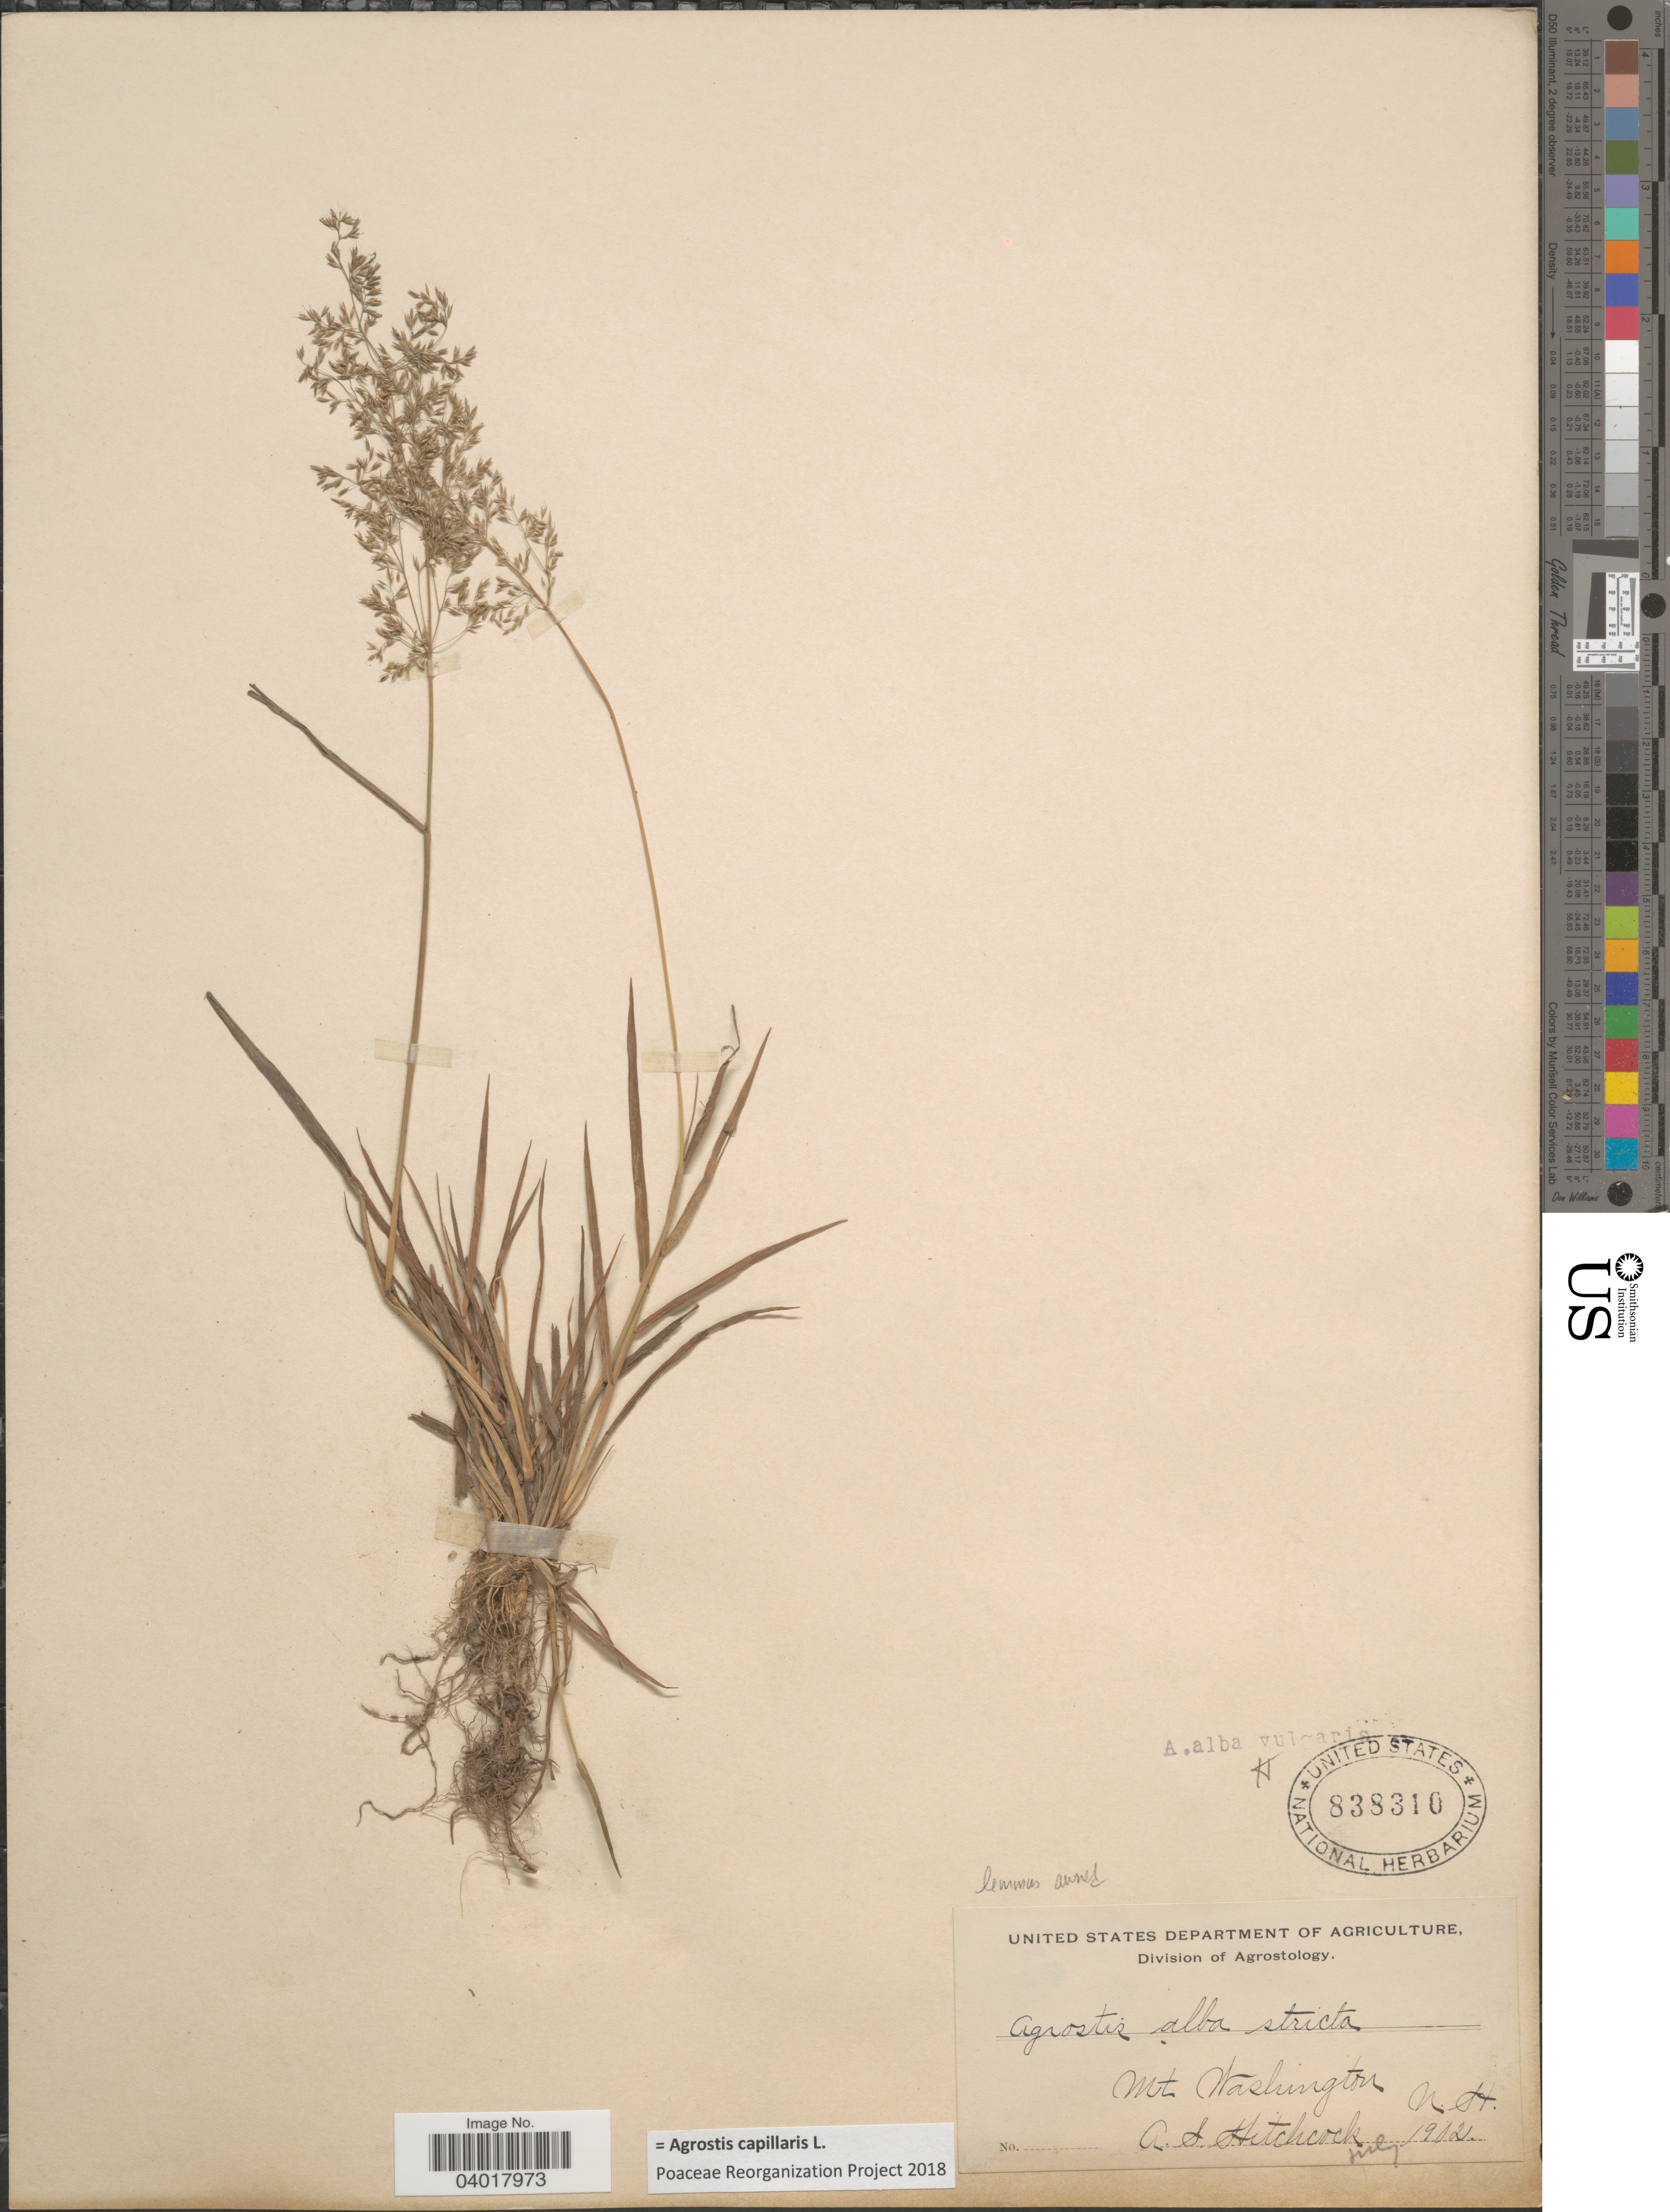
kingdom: Plantae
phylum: Tracheophyta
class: Liliopsida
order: Poales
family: Poaceae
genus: Agrostis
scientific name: Agrostis capillaris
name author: L.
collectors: A. S. Hitchcock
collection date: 1902-07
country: United States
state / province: New Hampshire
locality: Mt. Washington.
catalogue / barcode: US 838310